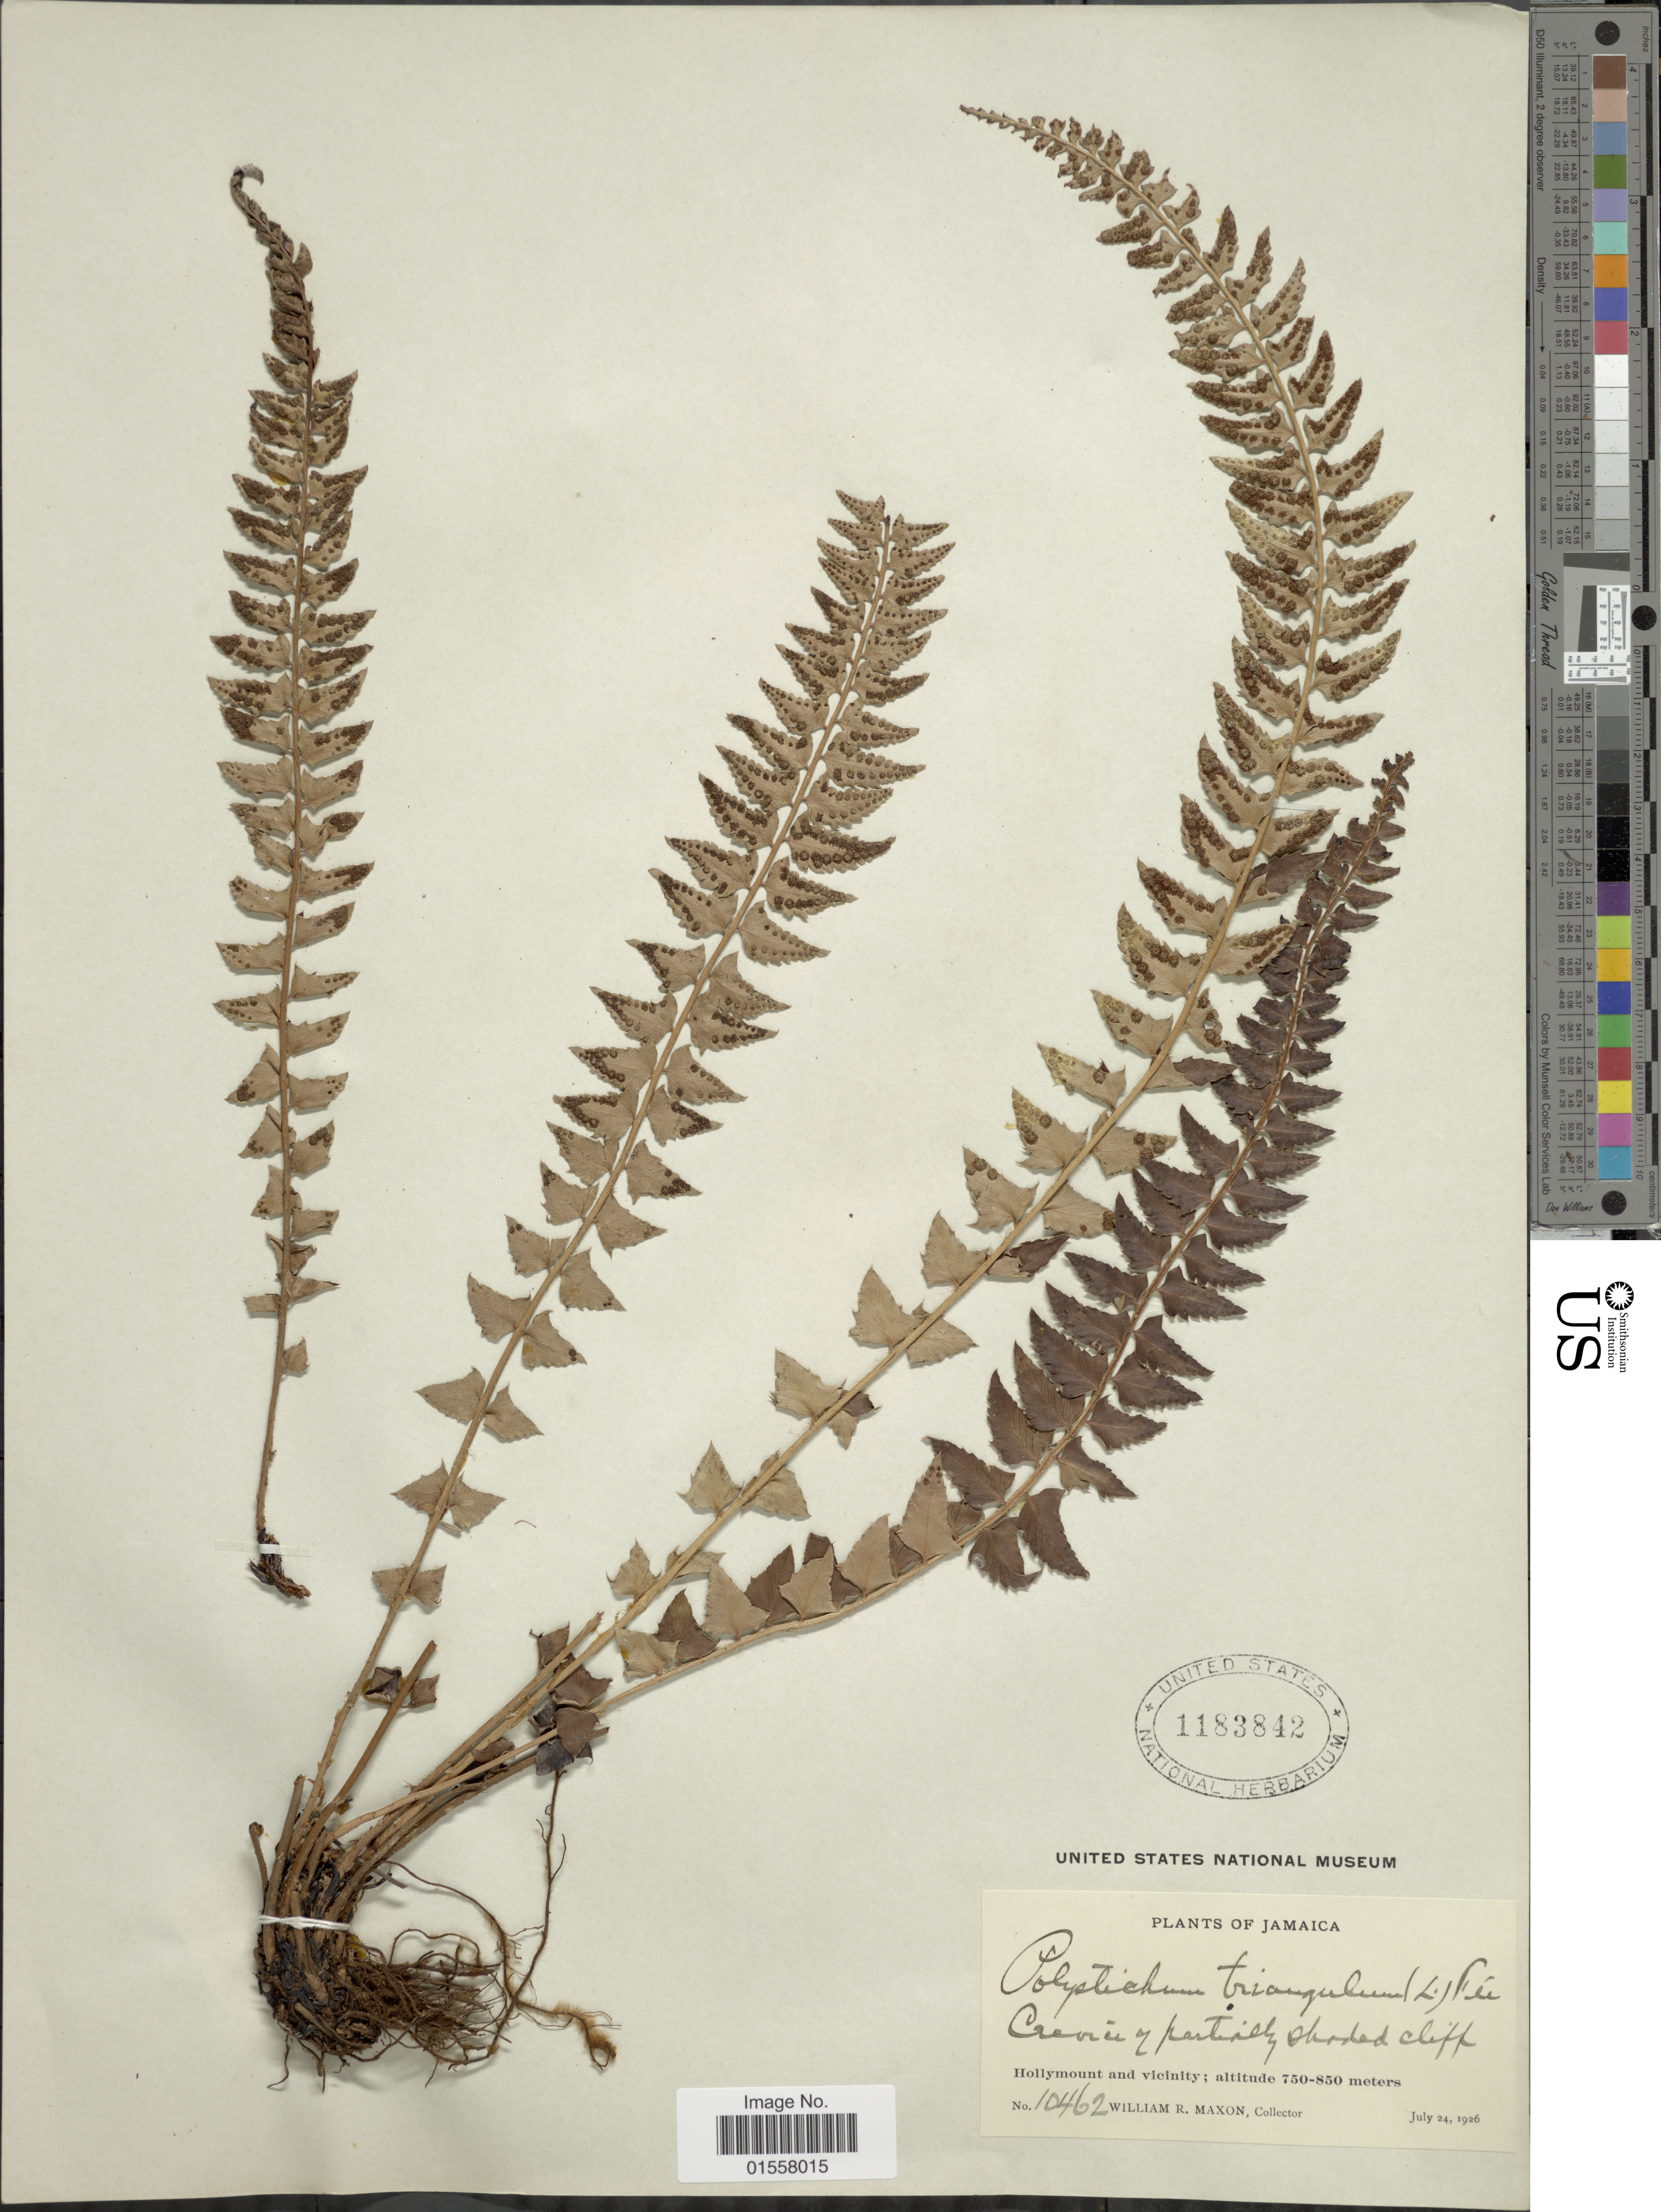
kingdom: Plantae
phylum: Tracheophyta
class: Polypodiopsida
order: Polypodiales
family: Dryopteridaceae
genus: Polystichum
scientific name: Polystichum echinatum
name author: (J.F. Gmel.) C. Chr.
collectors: W. R. Maxon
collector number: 10462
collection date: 1926-07-24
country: Jamaica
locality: Hollymount and vicinity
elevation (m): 750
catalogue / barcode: US 1183842